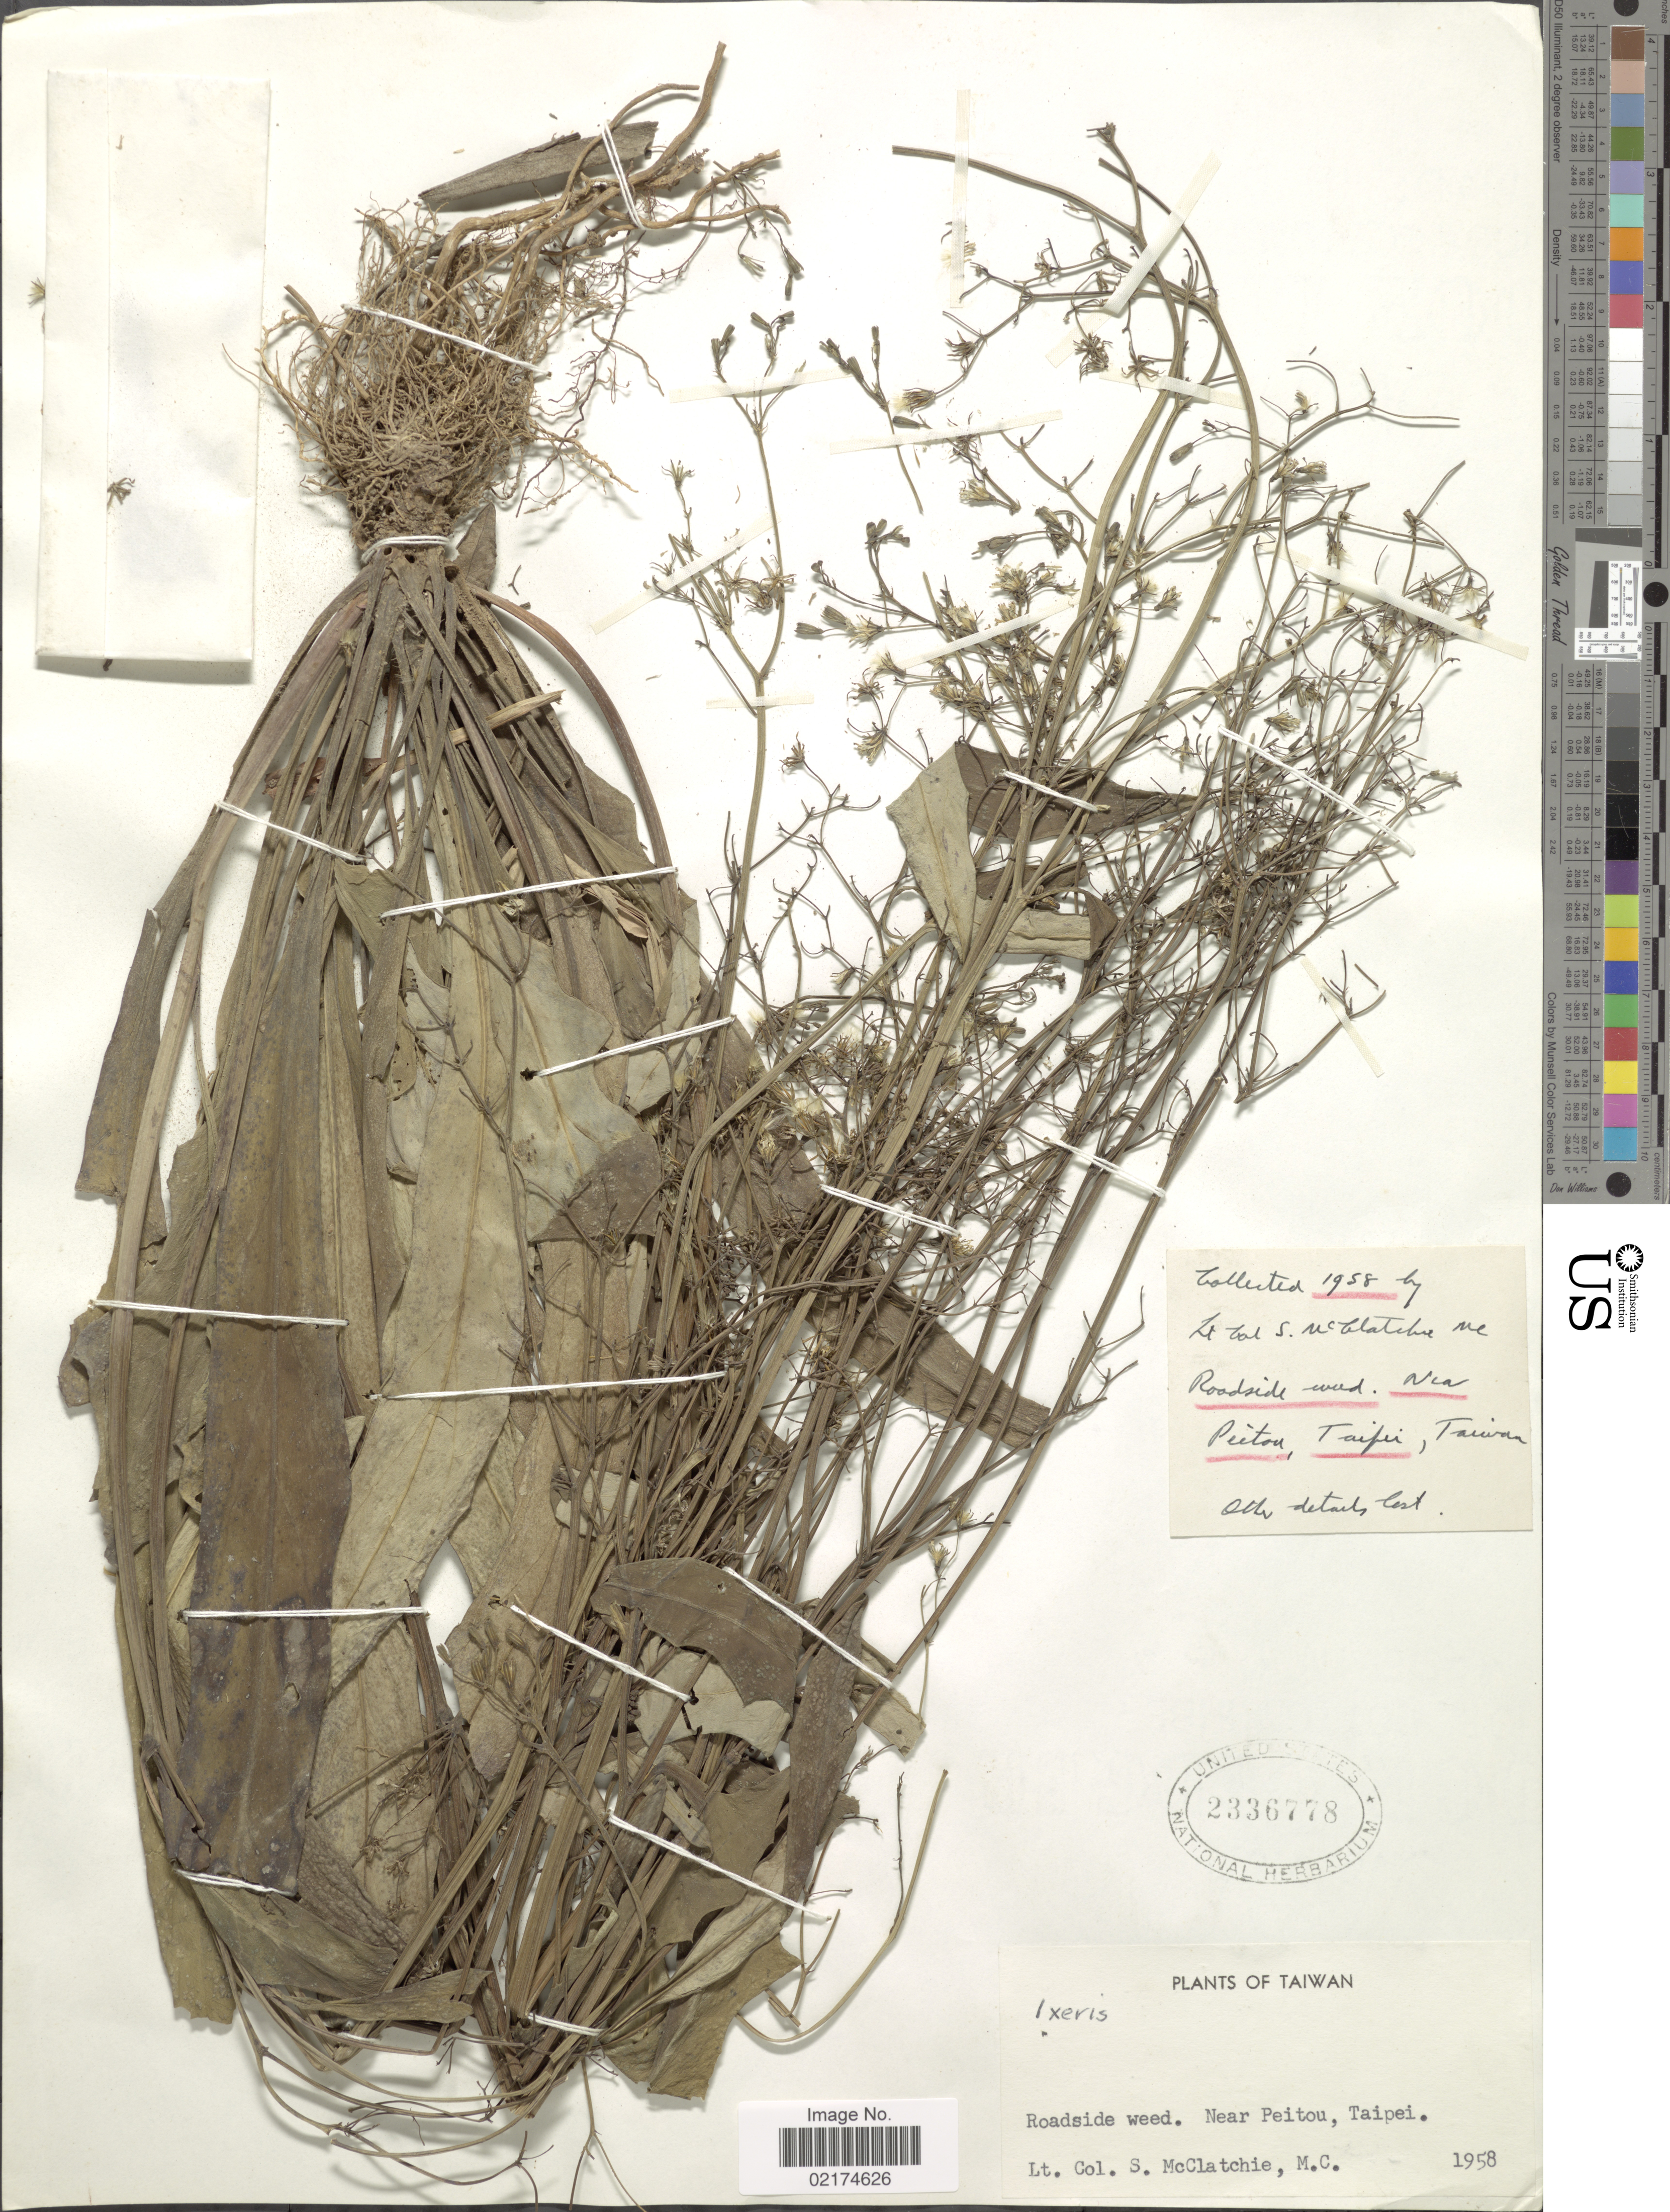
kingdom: Plantae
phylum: Tracheophyta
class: Magnoliopsida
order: Asterales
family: Asteraceae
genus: Ixeris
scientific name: Ixeris sp.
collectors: S. McClatchie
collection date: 1958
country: Taiwan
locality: Near Peitou, Taipei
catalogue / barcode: US 2336778